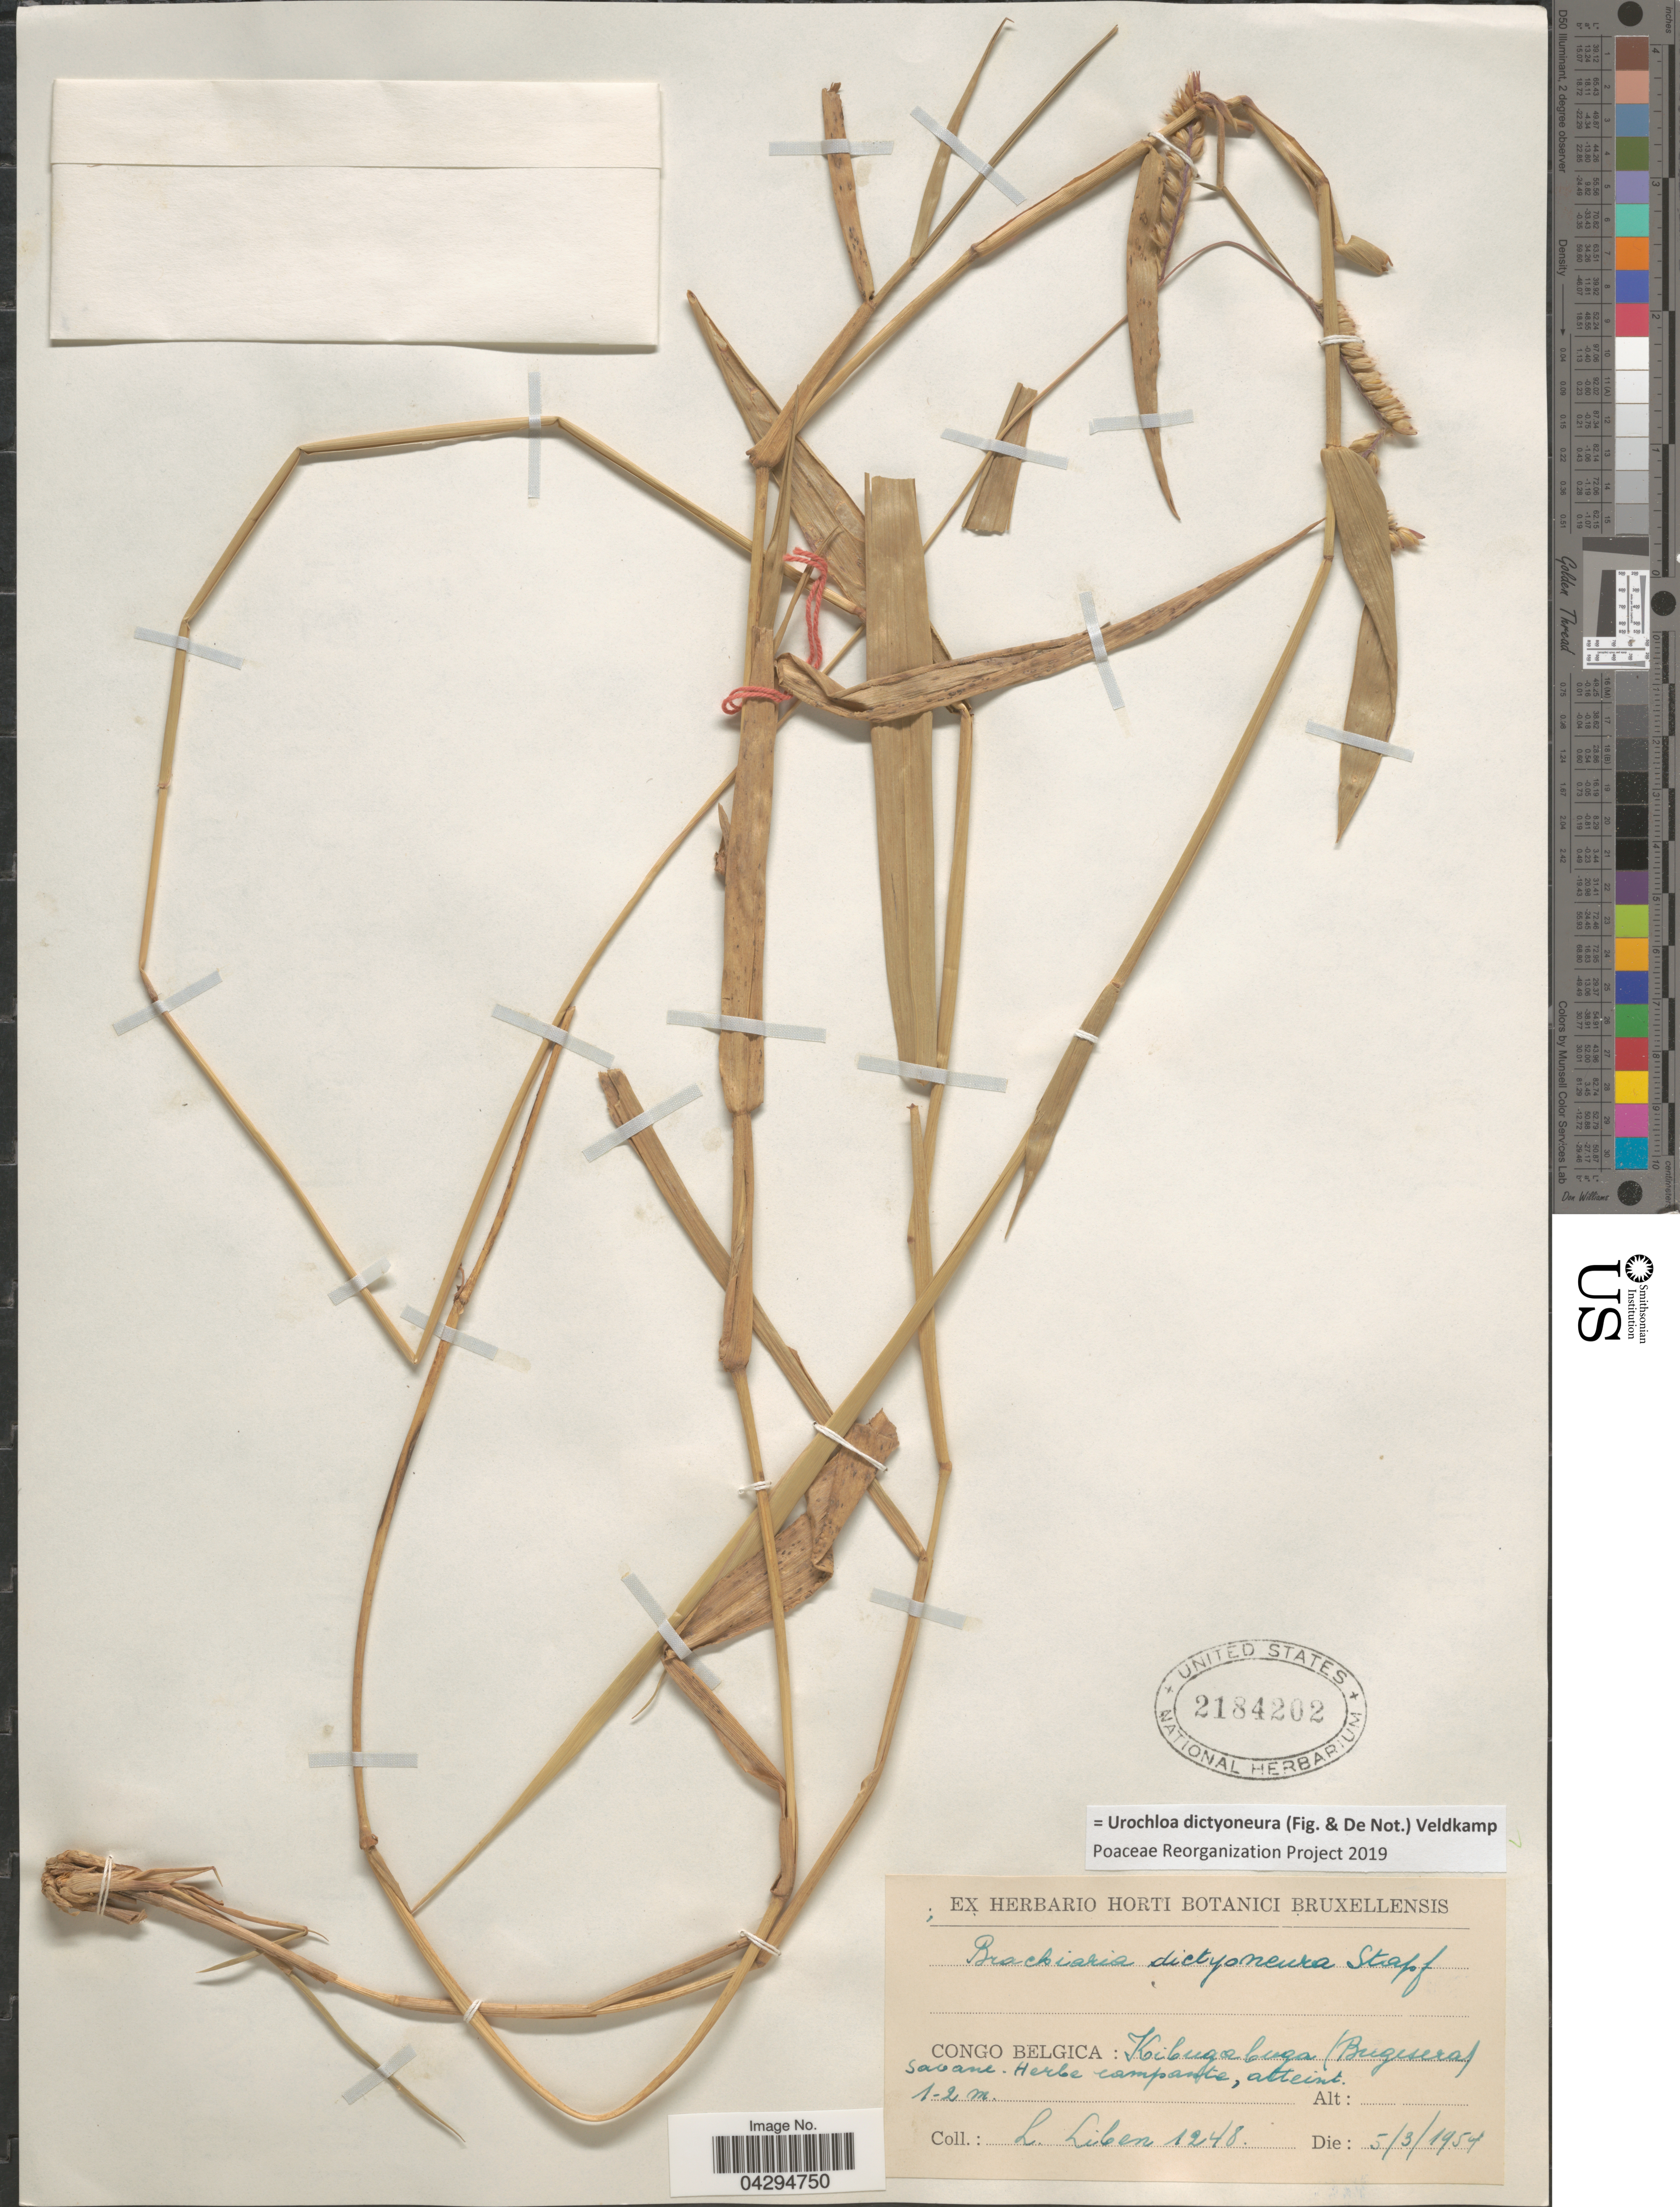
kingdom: Plantae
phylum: Tracheophyta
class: Liliopsida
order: Poales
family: Poaceae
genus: Urochloa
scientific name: Urochloa dictyoneura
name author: (Fig. & De Not.) Veldkamp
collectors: L. Liben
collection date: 1954-03-05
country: Congo, Democratic Republic of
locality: Congo Belgica: Kibugabuga (Bugesera).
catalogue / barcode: US 2184202